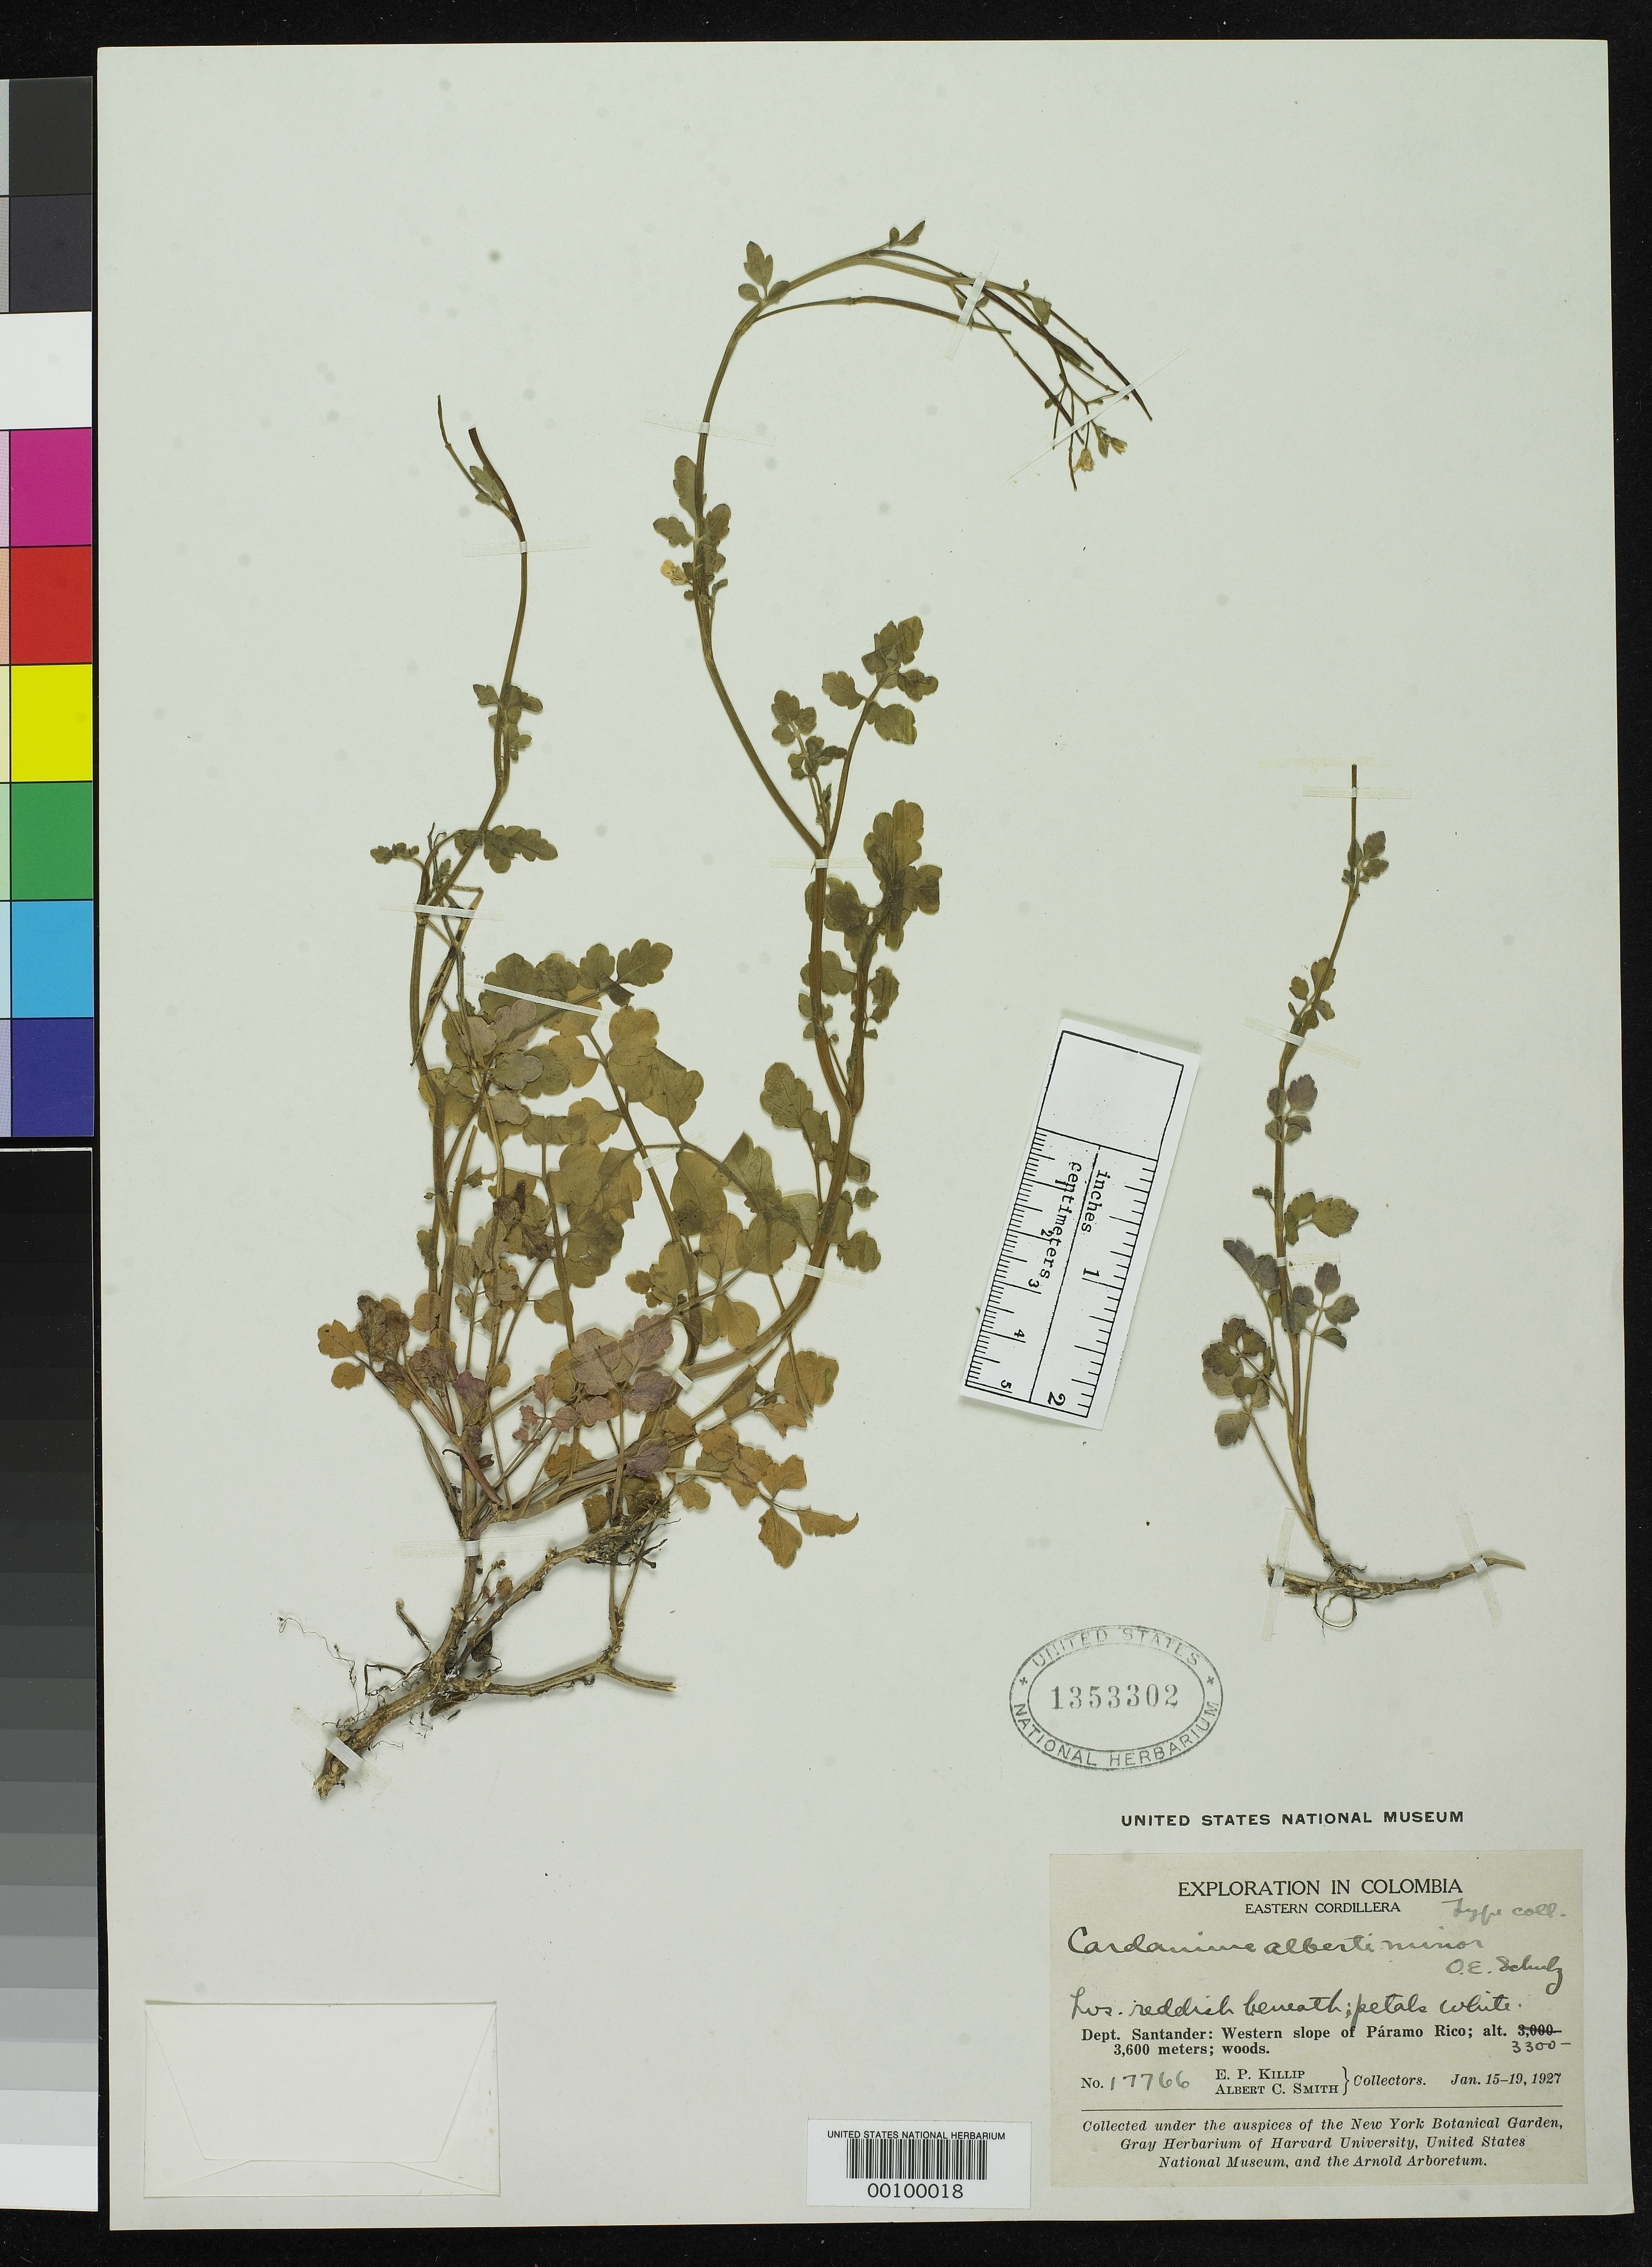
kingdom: Plantae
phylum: Tracheophyta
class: Magnoliopsida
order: Brassicales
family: Brassicaceae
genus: Cardamine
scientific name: Cardamine alberti var. minor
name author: O.E. Schulz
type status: Isotype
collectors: E. P. Killip & A. C. Smith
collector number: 17766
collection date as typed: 15 Jun 1927 to 19 Jun 1927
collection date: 1927-06-15/1927-06-19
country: Colombia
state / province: Santander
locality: Eastern Cordillera, western slope of Paramo Rico.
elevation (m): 3300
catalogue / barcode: US 1353302